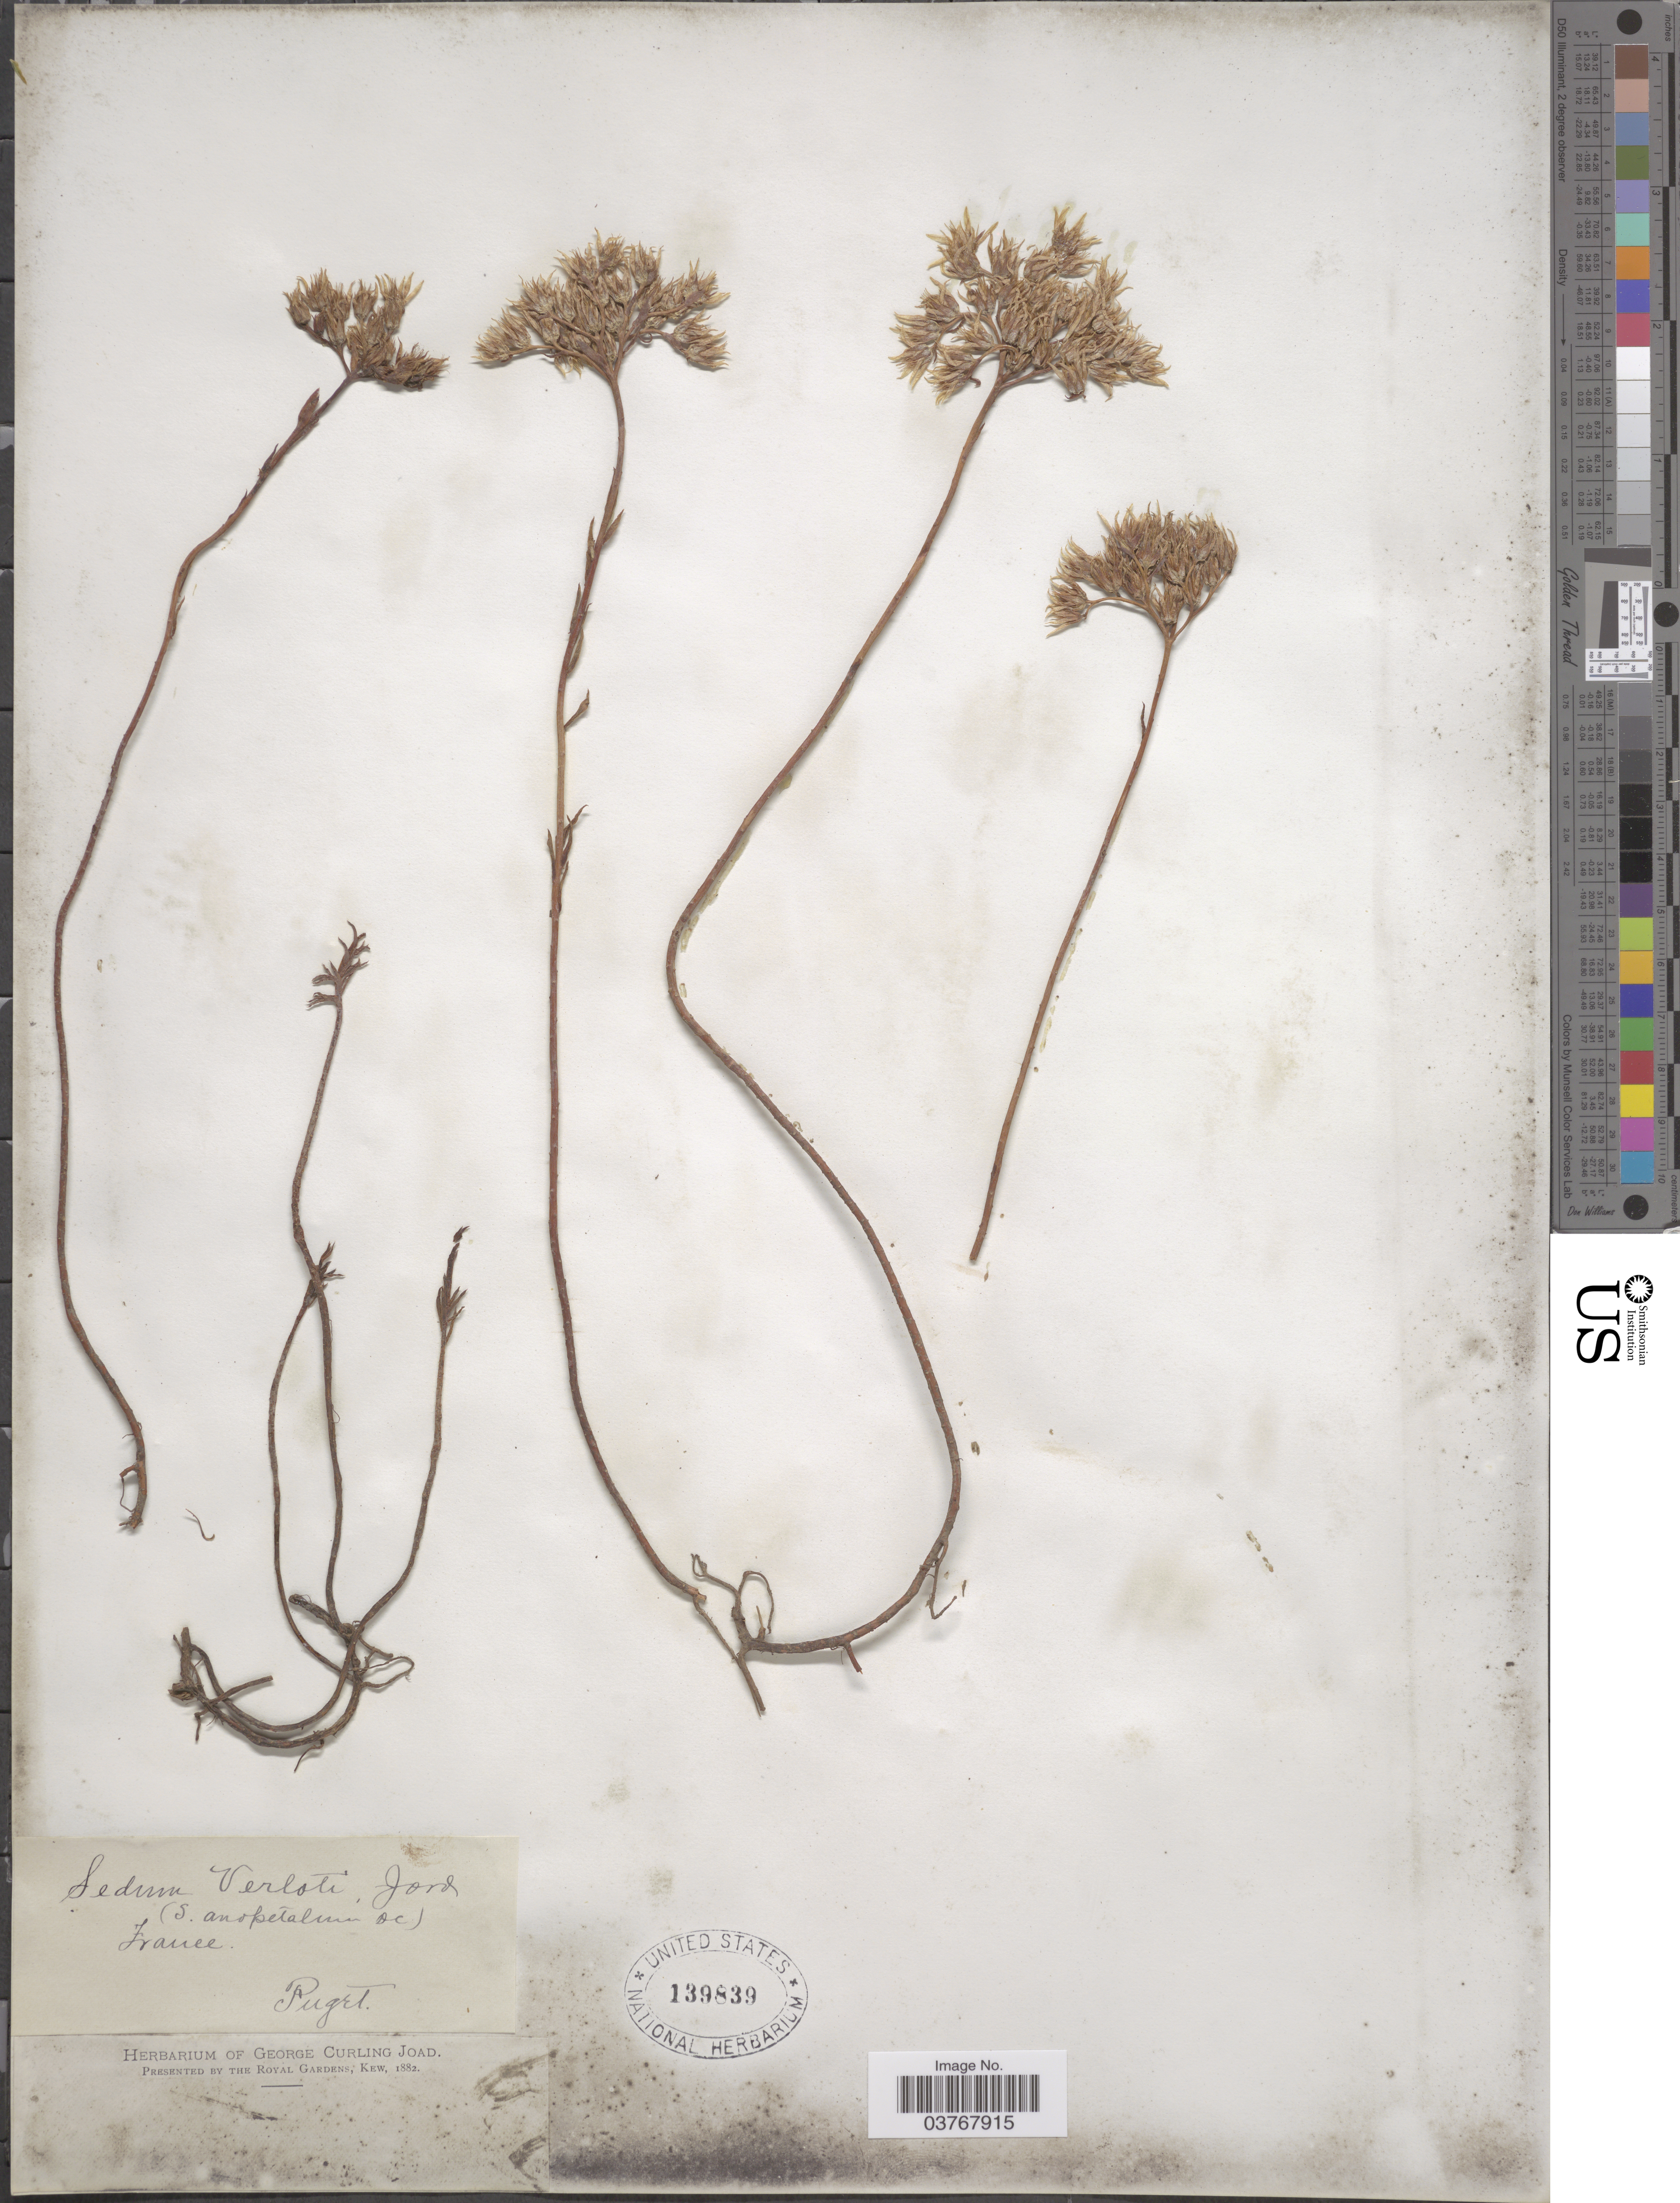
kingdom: Plantae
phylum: Tracheophyta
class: Magnoliopsida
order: Saxifragales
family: Crassulaceae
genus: Petrosedum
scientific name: Petrosedum ochroleucum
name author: (Chaix) Niederle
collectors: -. Puget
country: France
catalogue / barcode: US 139839